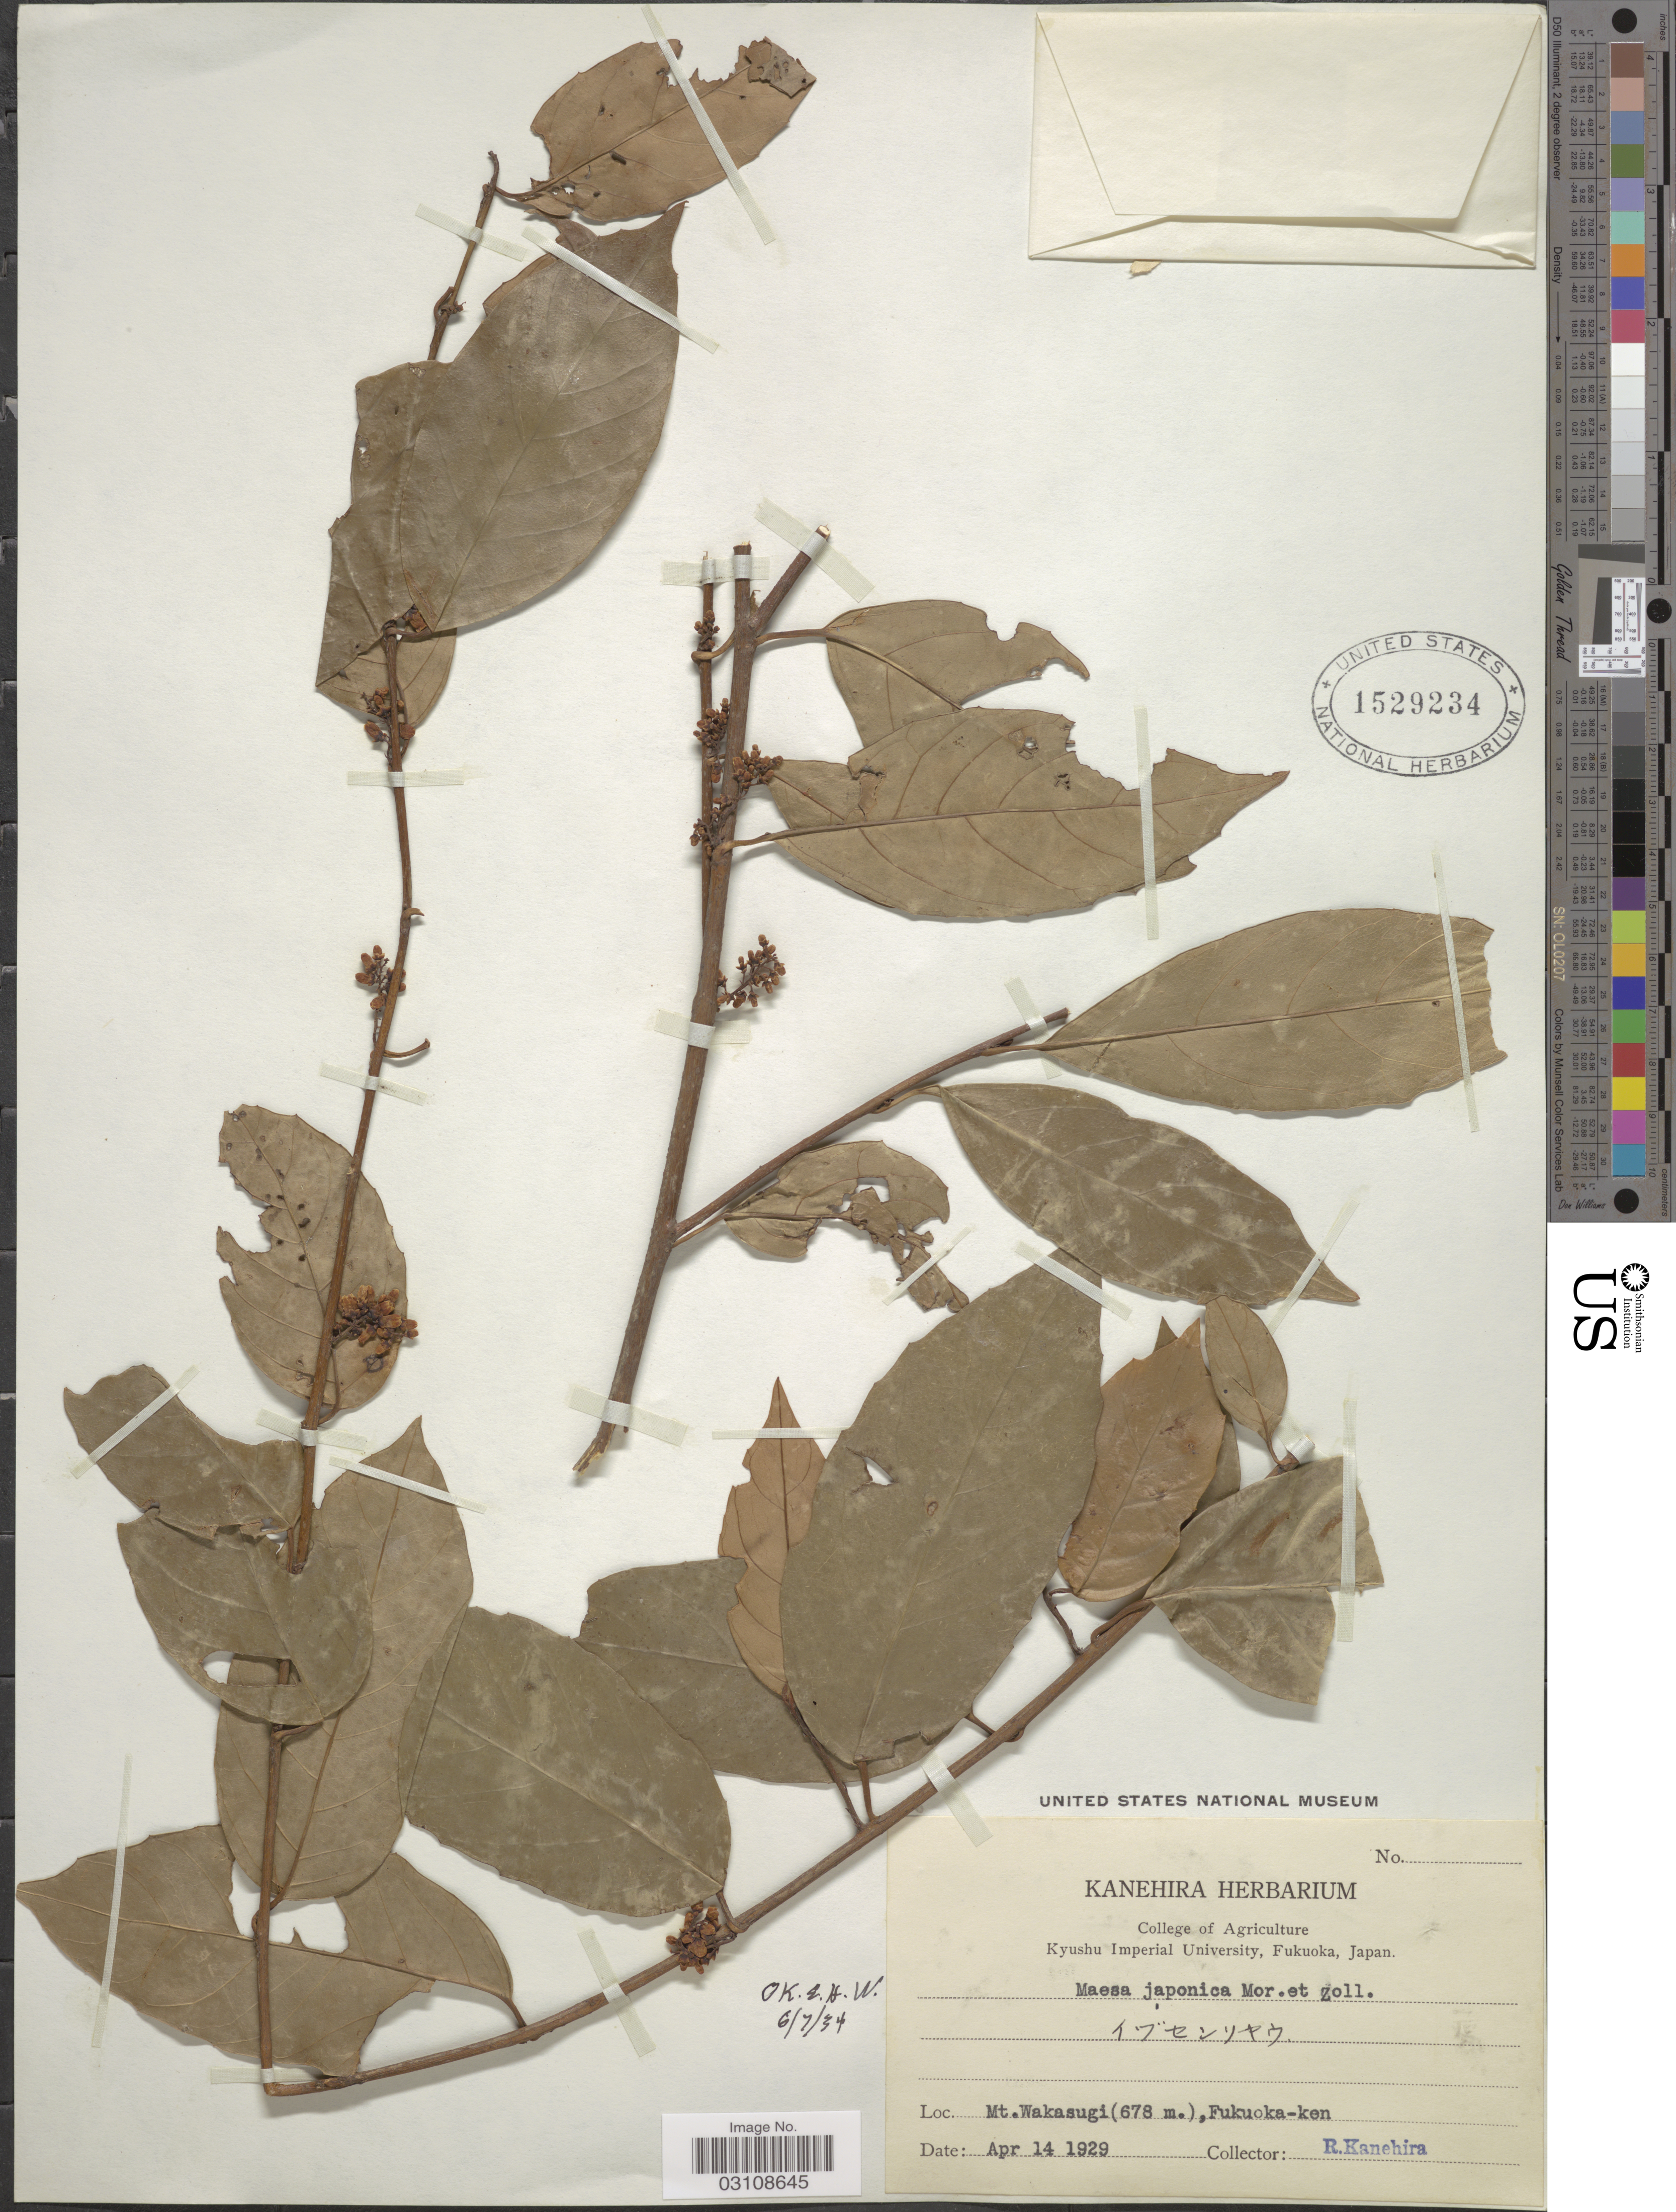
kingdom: Plantae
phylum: Tracheophyta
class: Magnoliopsida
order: Ericales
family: Primulaceae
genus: Maesa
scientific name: Maesa japonica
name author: Merr.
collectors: R. Kanehira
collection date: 1929-04-14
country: Japan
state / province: Hukuoka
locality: Mt. Wakasugi, Fukuoka-ken.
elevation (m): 678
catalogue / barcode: US 1529234